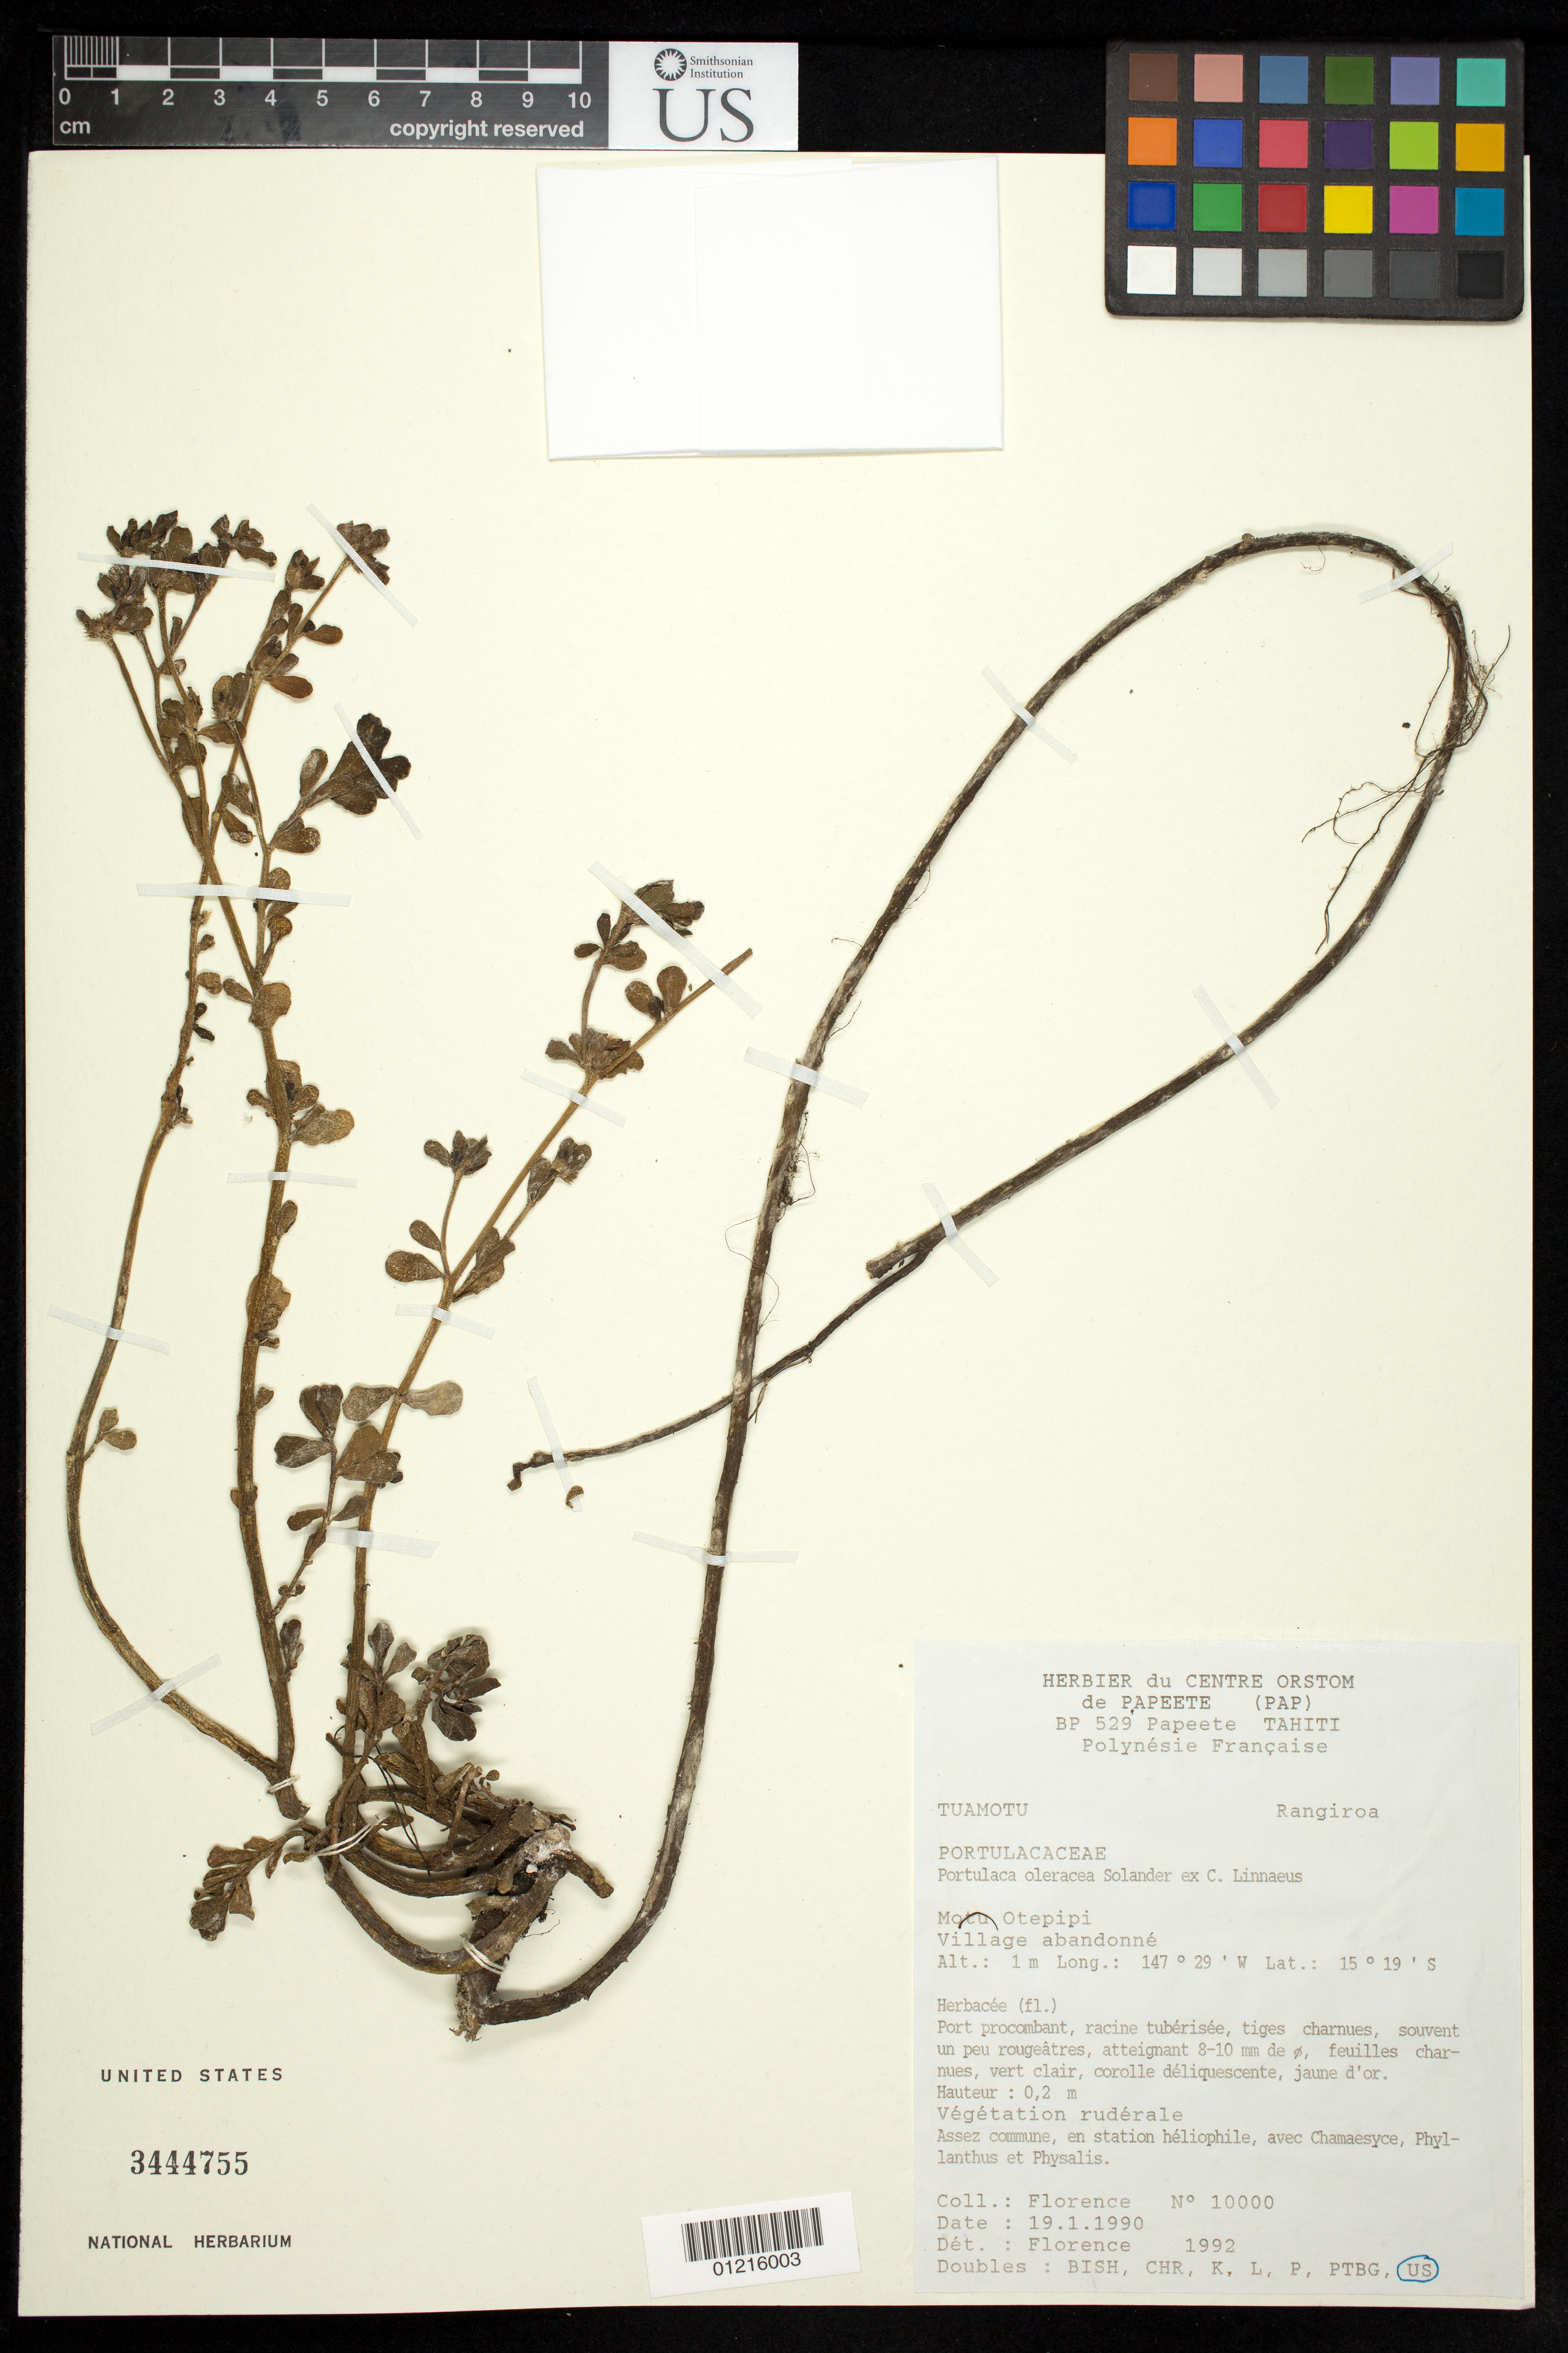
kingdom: Plantae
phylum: Tracheophyta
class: Magnoliopsida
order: Caryophyllales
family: Portulacaceae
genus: Portulaca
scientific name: Portulaca oleracea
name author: L.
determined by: Florence, J.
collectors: J. Florence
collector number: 10000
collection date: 1990-01-19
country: French Polynesia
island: Rangiroa Atoll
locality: Motu Otepipi, Village abandonnè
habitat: en station hèliophile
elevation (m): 1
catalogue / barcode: US 3444755